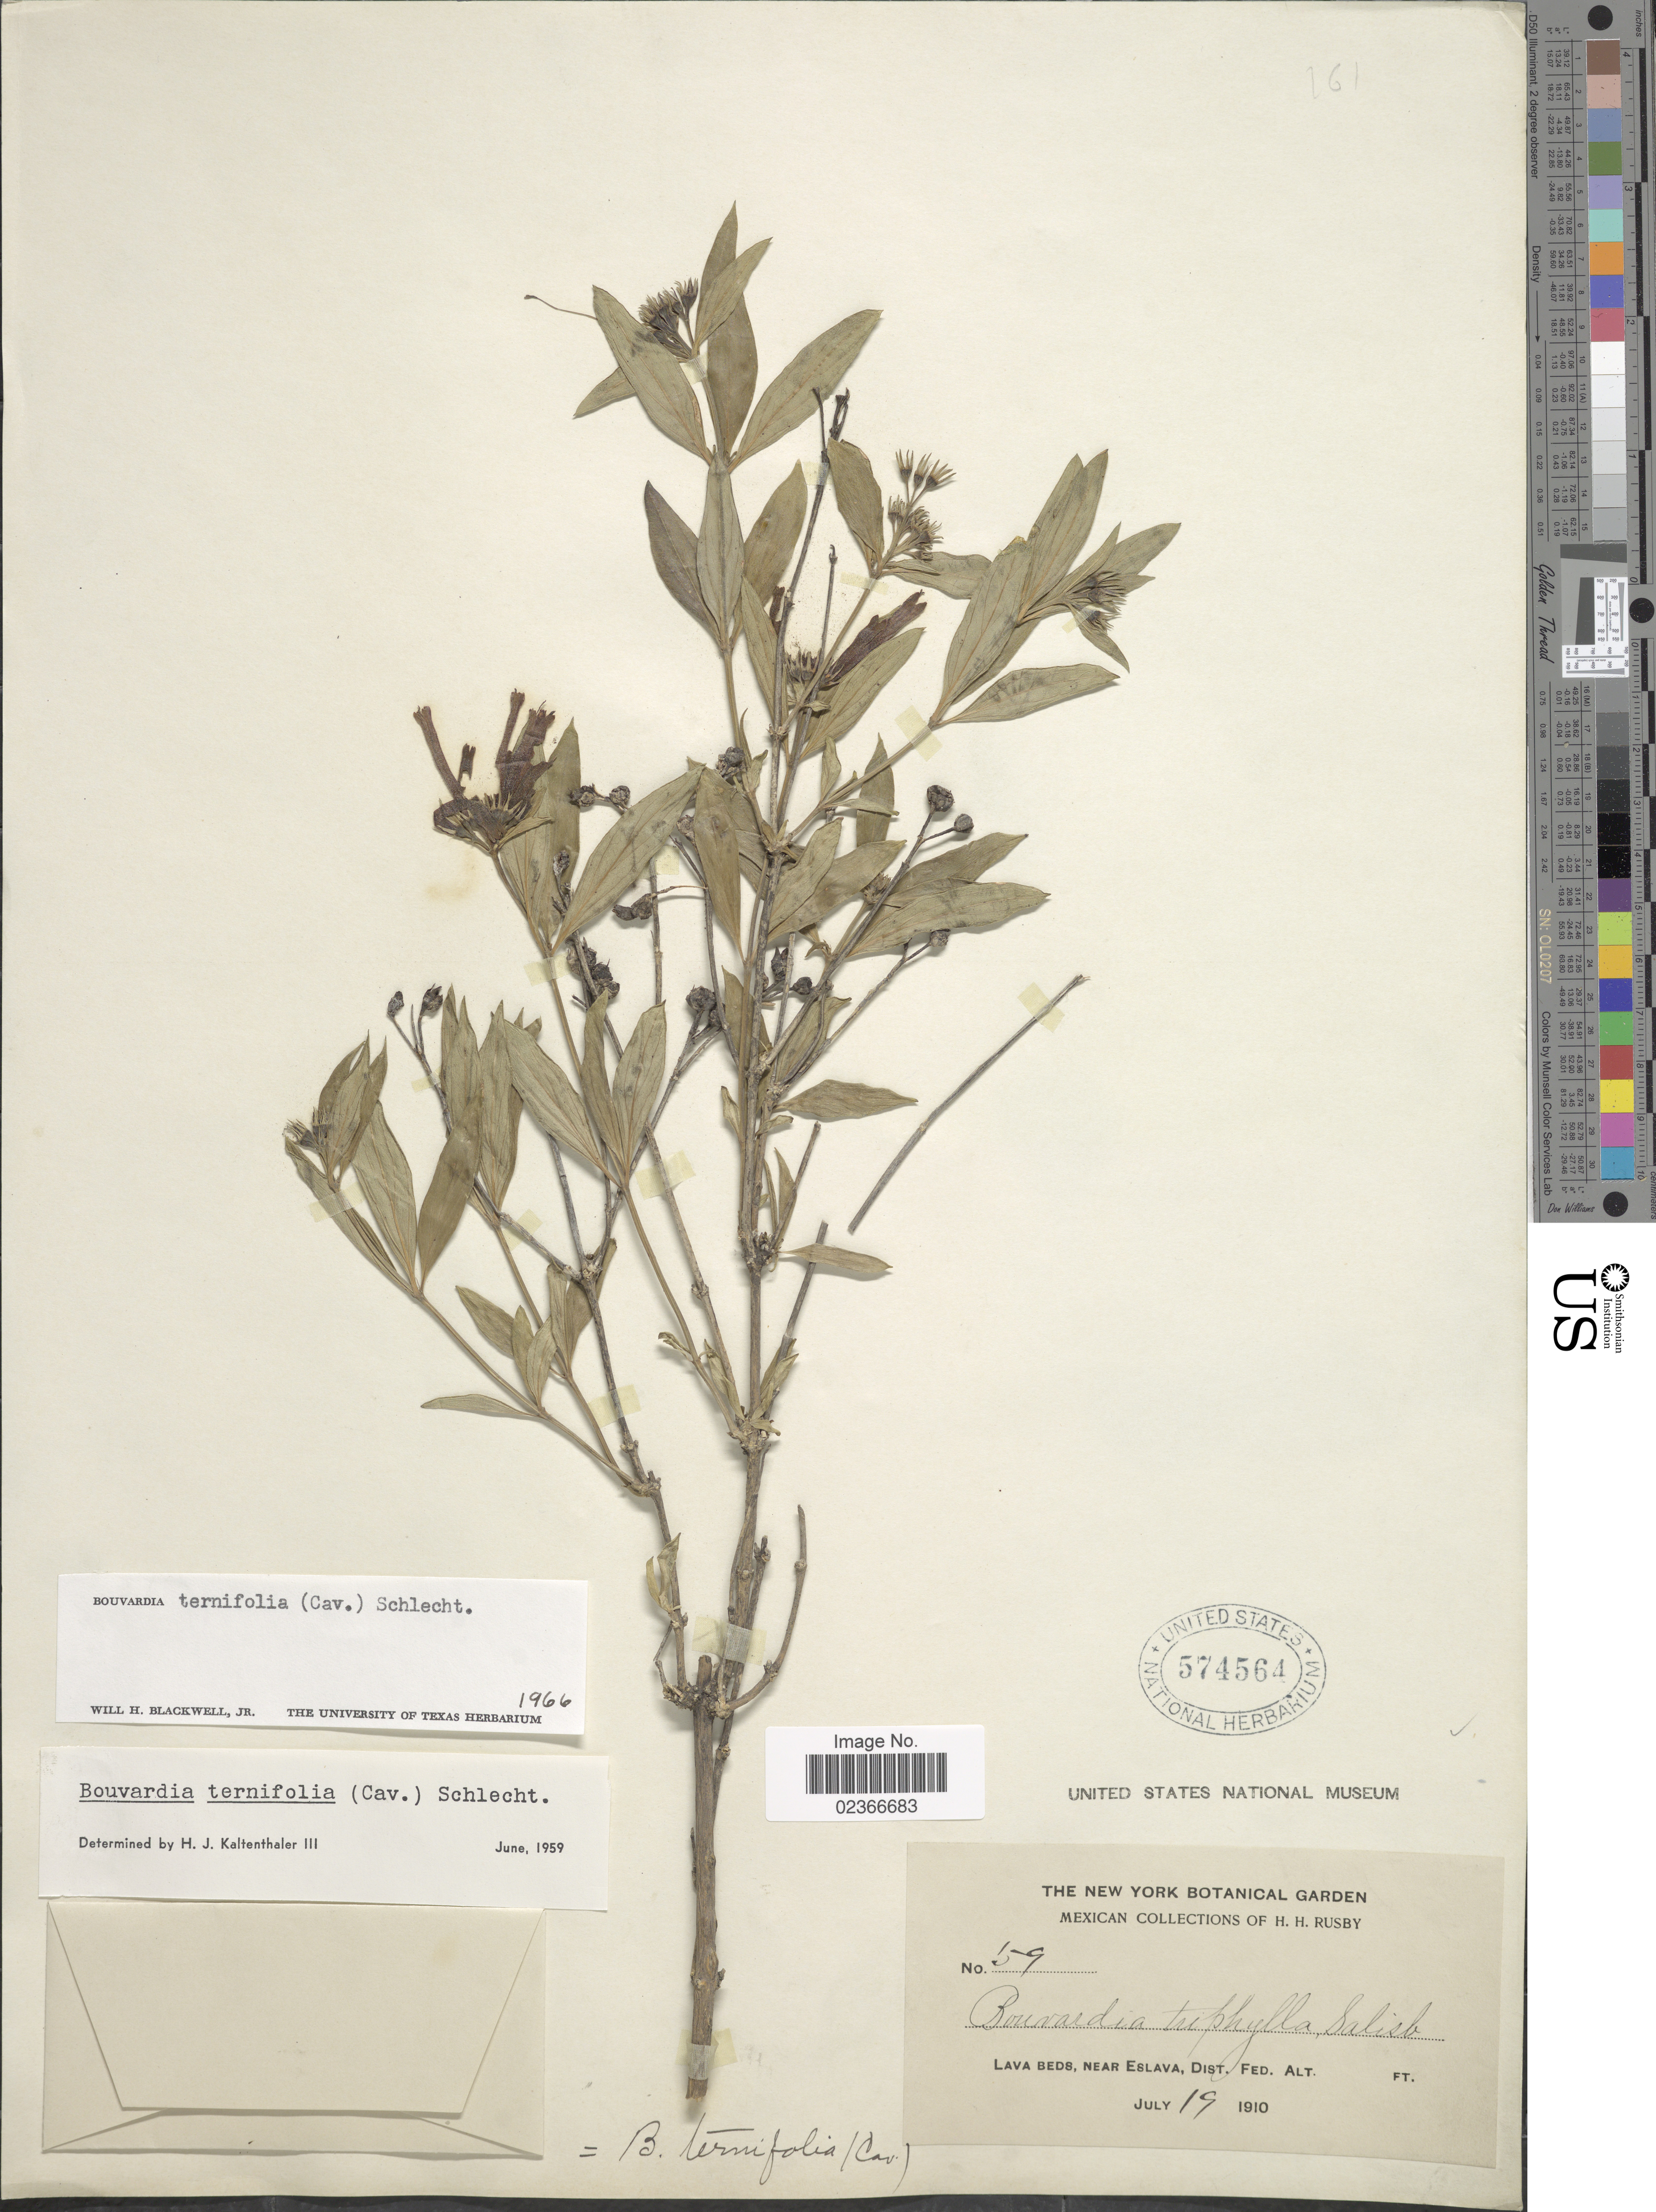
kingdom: Plantae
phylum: Tracheophyta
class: Magnoliopsida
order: Gentianales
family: Rubiaceae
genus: Bouvardia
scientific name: Bouvardia ternifolia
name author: (Cav.) Schltdl.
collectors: H. H. Rusby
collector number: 59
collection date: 1910-07-19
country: Mexico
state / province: Distrito Federal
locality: Lava beds, near Eslava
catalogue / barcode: US 574564